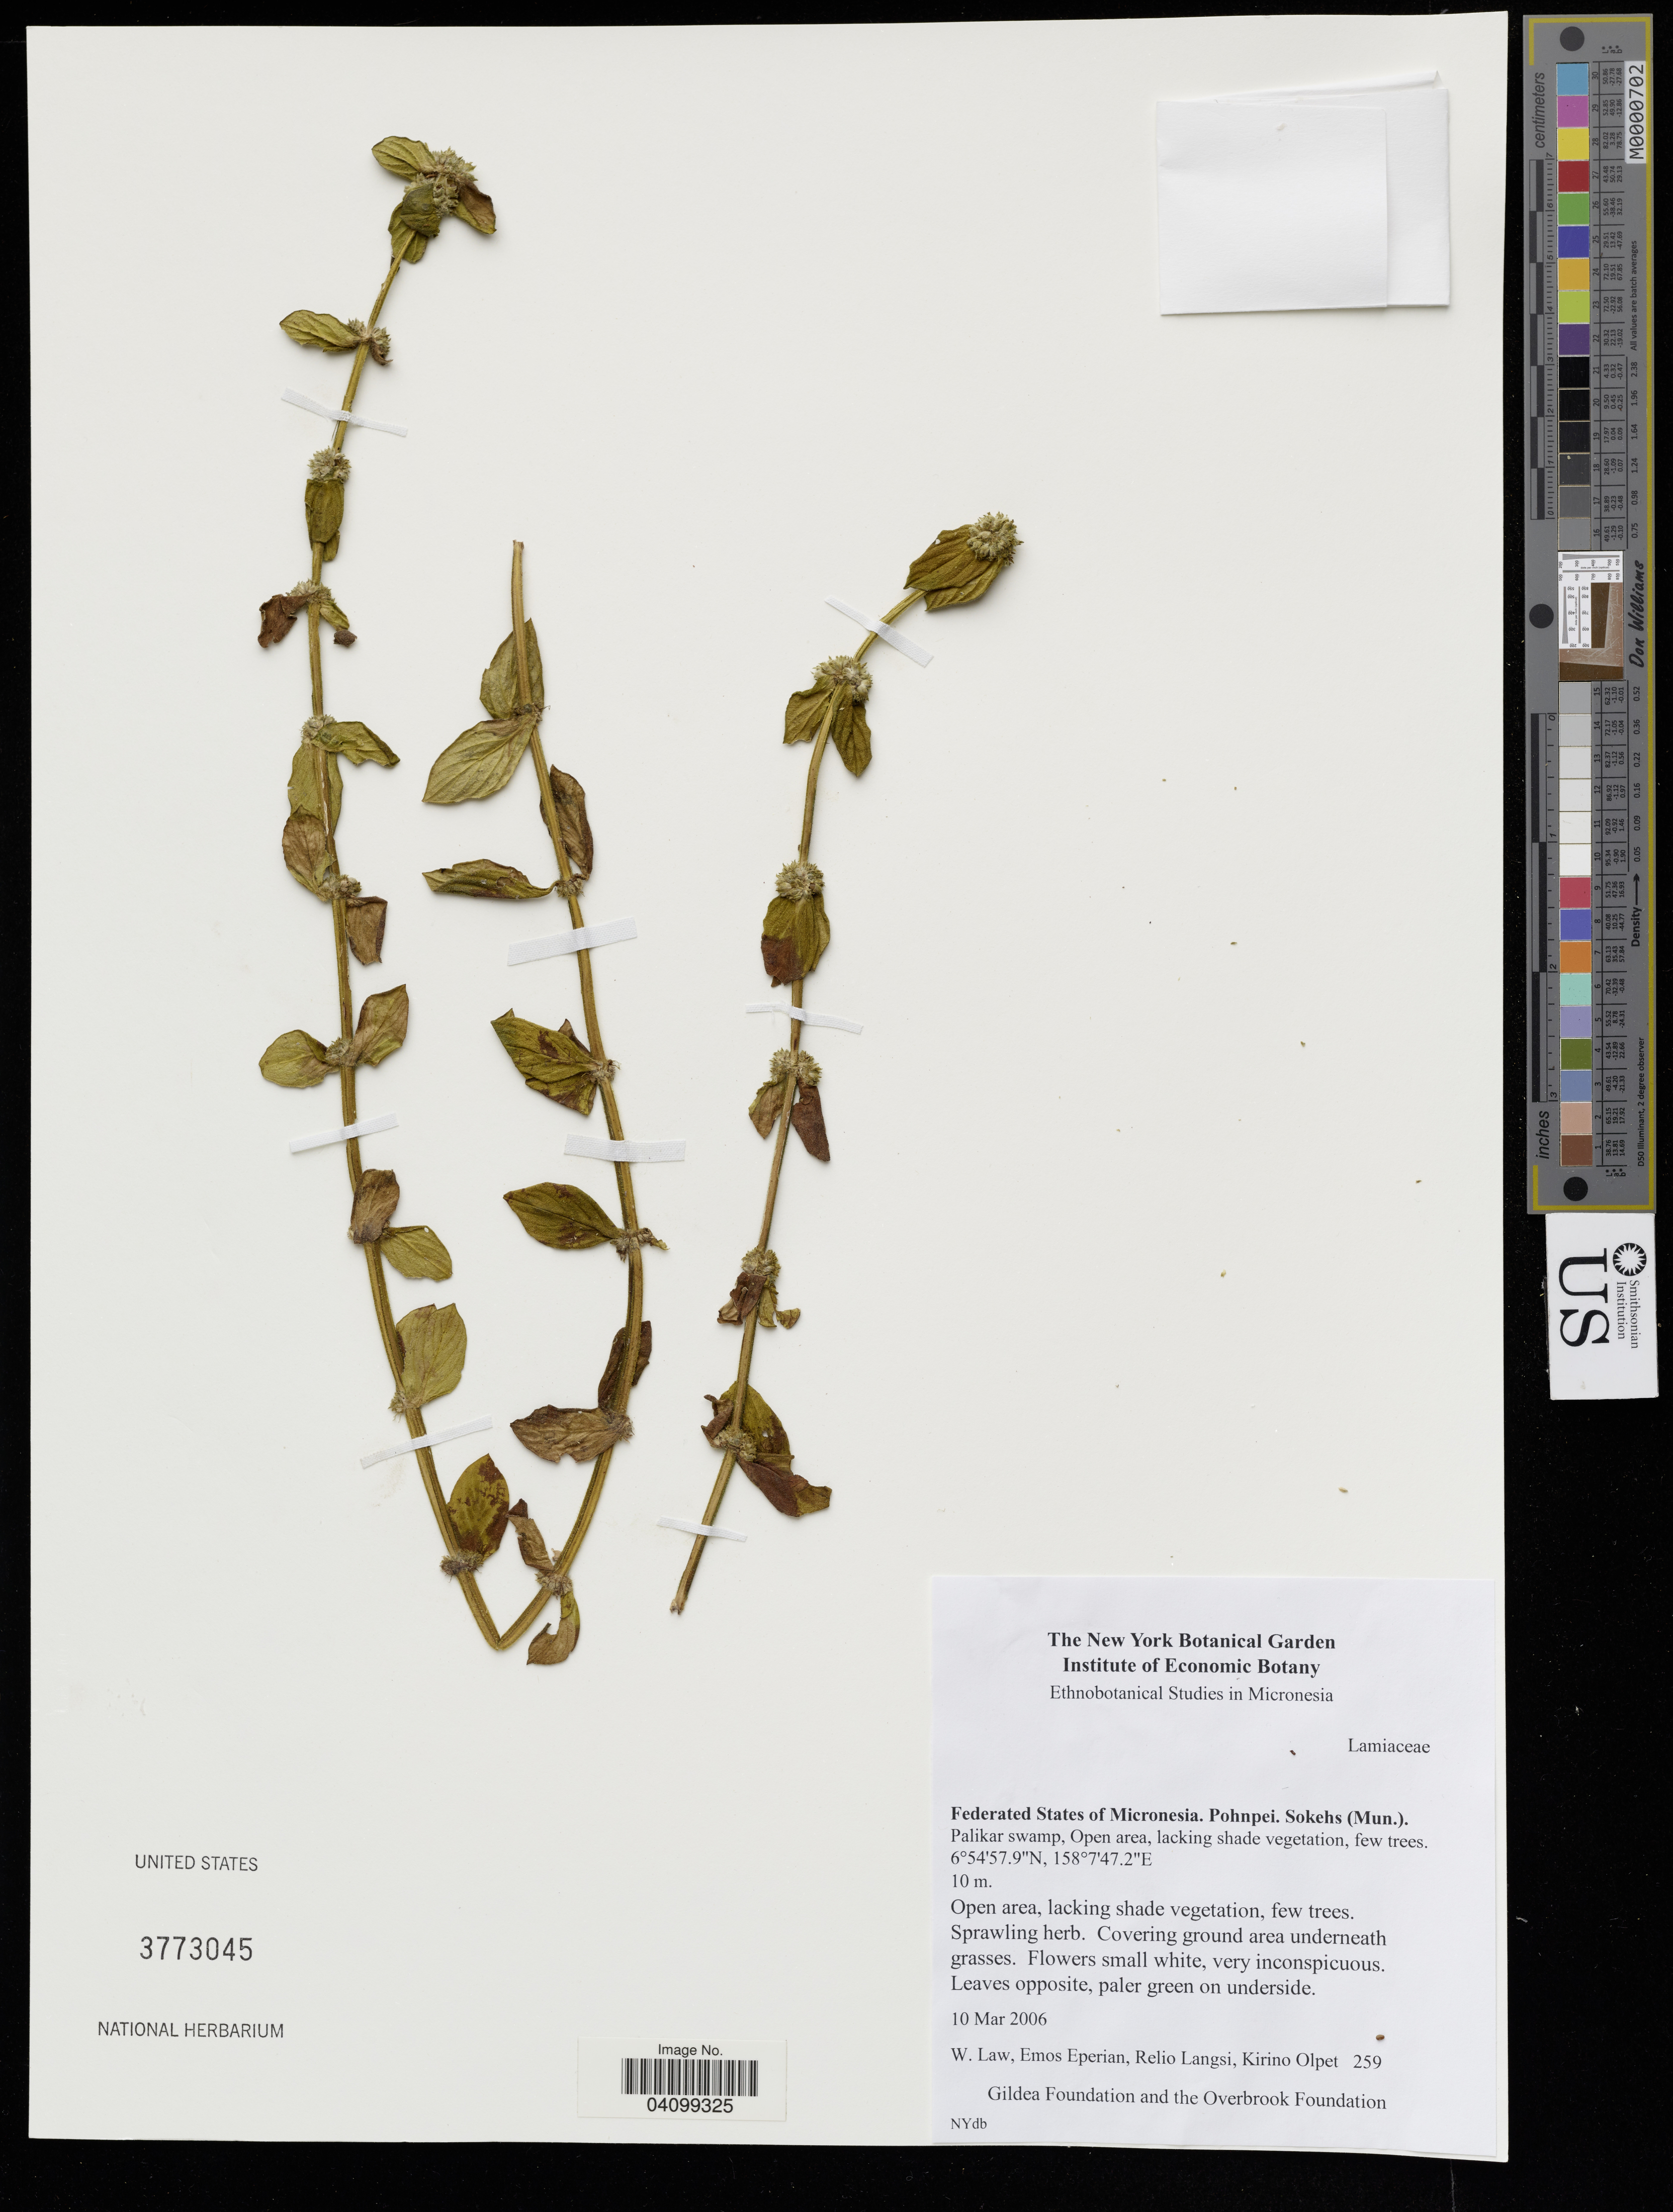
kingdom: Plantae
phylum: Tracheophyta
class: Magnoliopsida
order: Lamiales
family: Lamiaceae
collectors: W. Law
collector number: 259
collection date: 2006-03-10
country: Micronesia, Federated States of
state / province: Pohnpei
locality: Sokehs (Mun.). Palikar swamp.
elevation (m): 10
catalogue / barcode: US 3773045